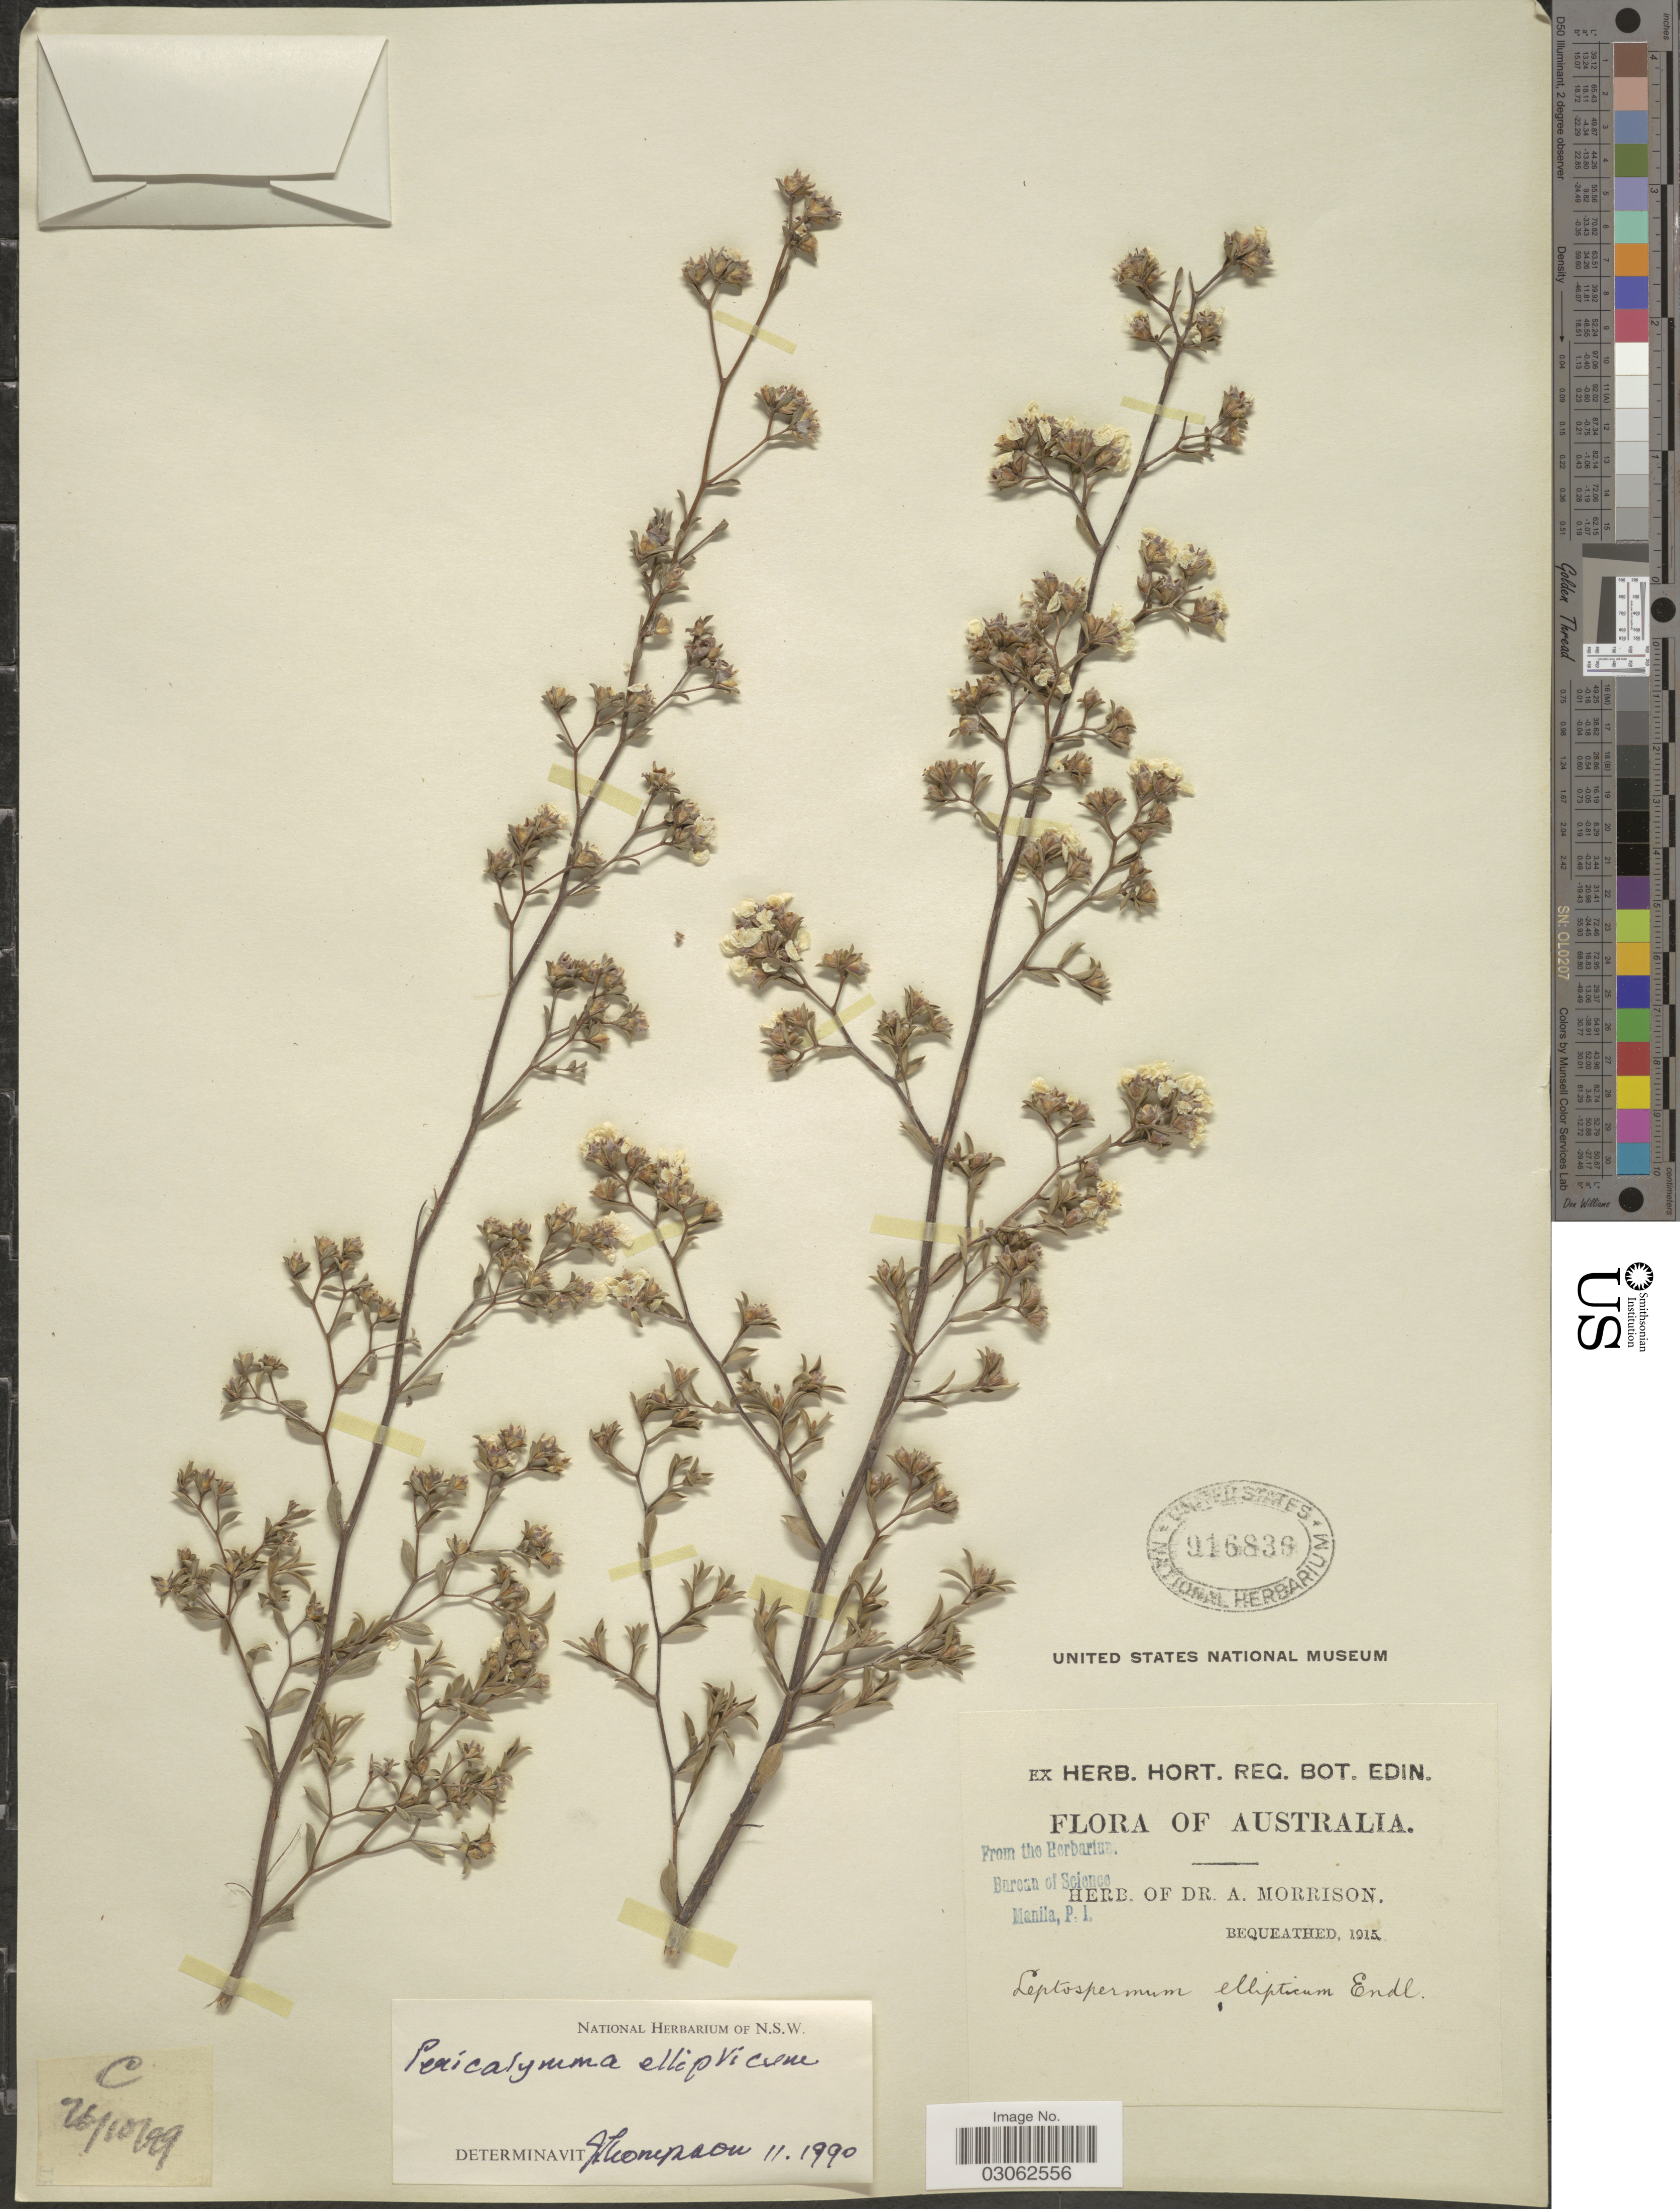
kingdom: Plantae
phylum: Tracheophyta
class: Magnoliopsida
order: Myrtales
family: Myrtaceae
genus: Pericalymma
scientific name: Pericalymma ellipticum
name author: Schauer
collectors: ex herb. Dr. A. Morrison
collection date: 1915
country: Australia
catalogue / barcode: US 916836